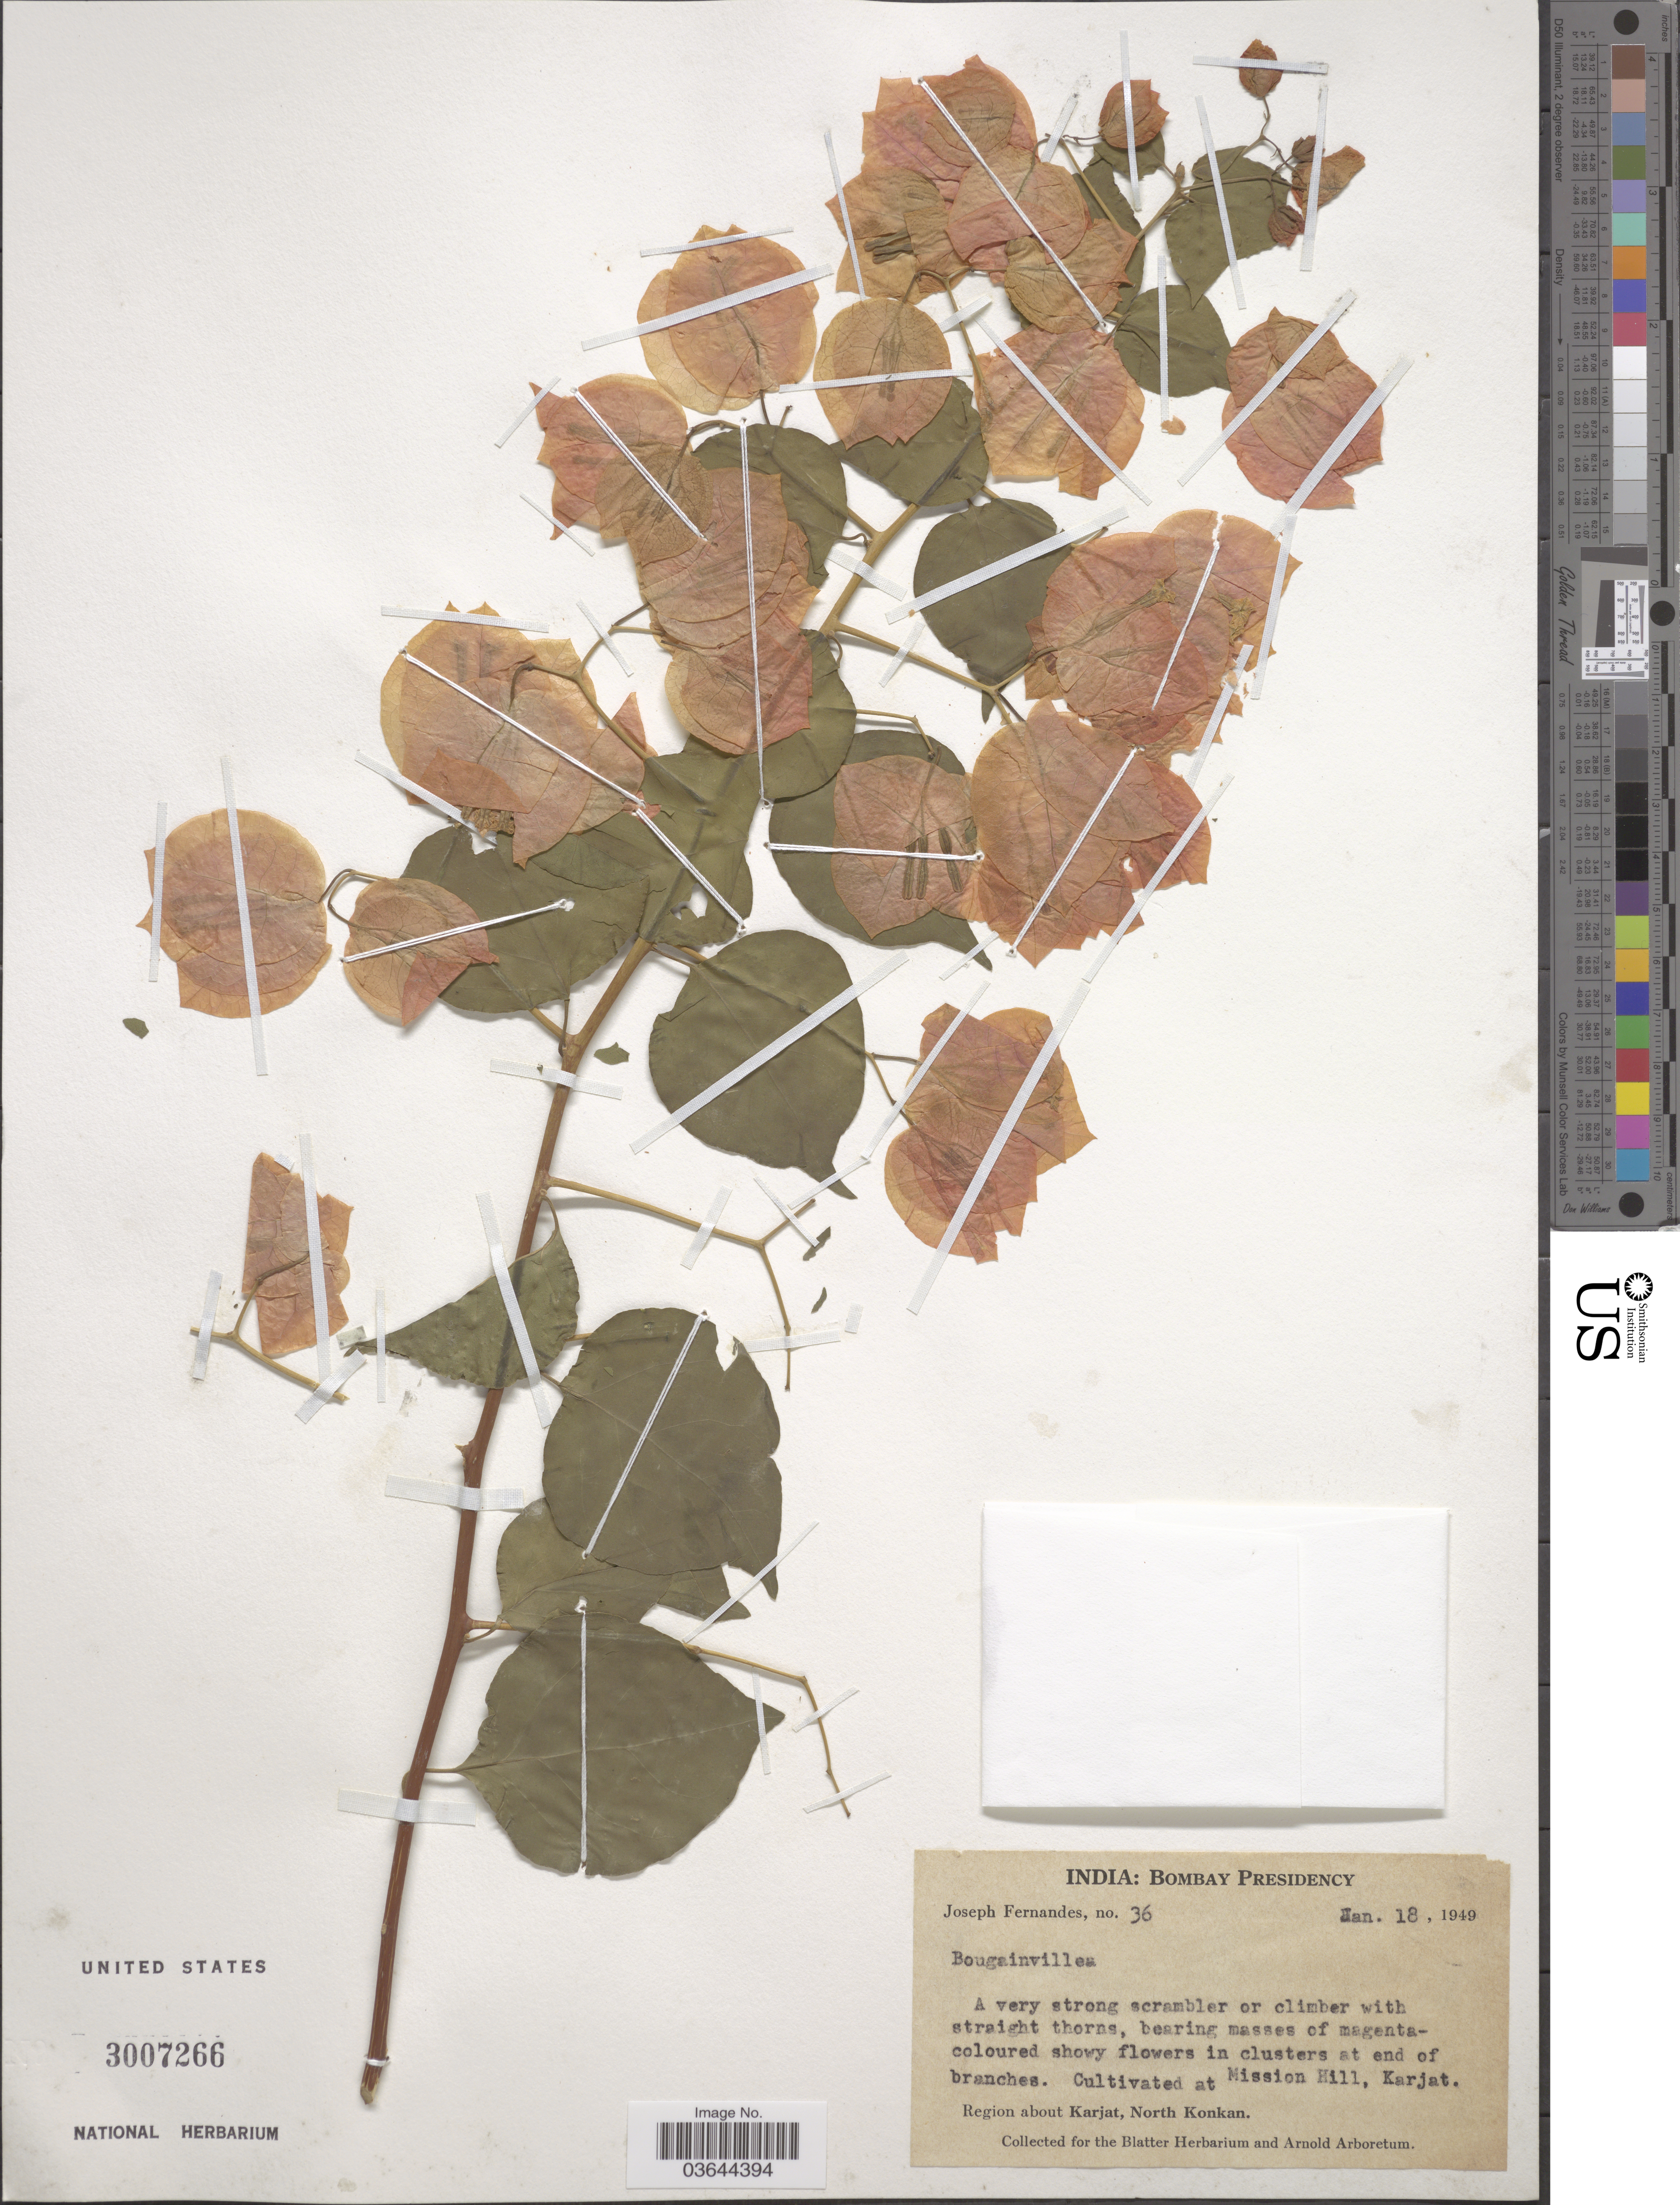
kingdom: Plantae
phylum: Tracheophyta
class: Magnoliopsida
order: Caryophyllales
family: Nyctaginaceae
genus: Bougainvillea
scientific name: Bougainvillea sp.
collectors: J. Fernandes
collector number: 36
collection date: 1949-01-18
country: India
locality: Bombay Presidency. Mission Hill, Karjat. Region about Karjat, North Konkan.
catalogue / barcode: US 3007266